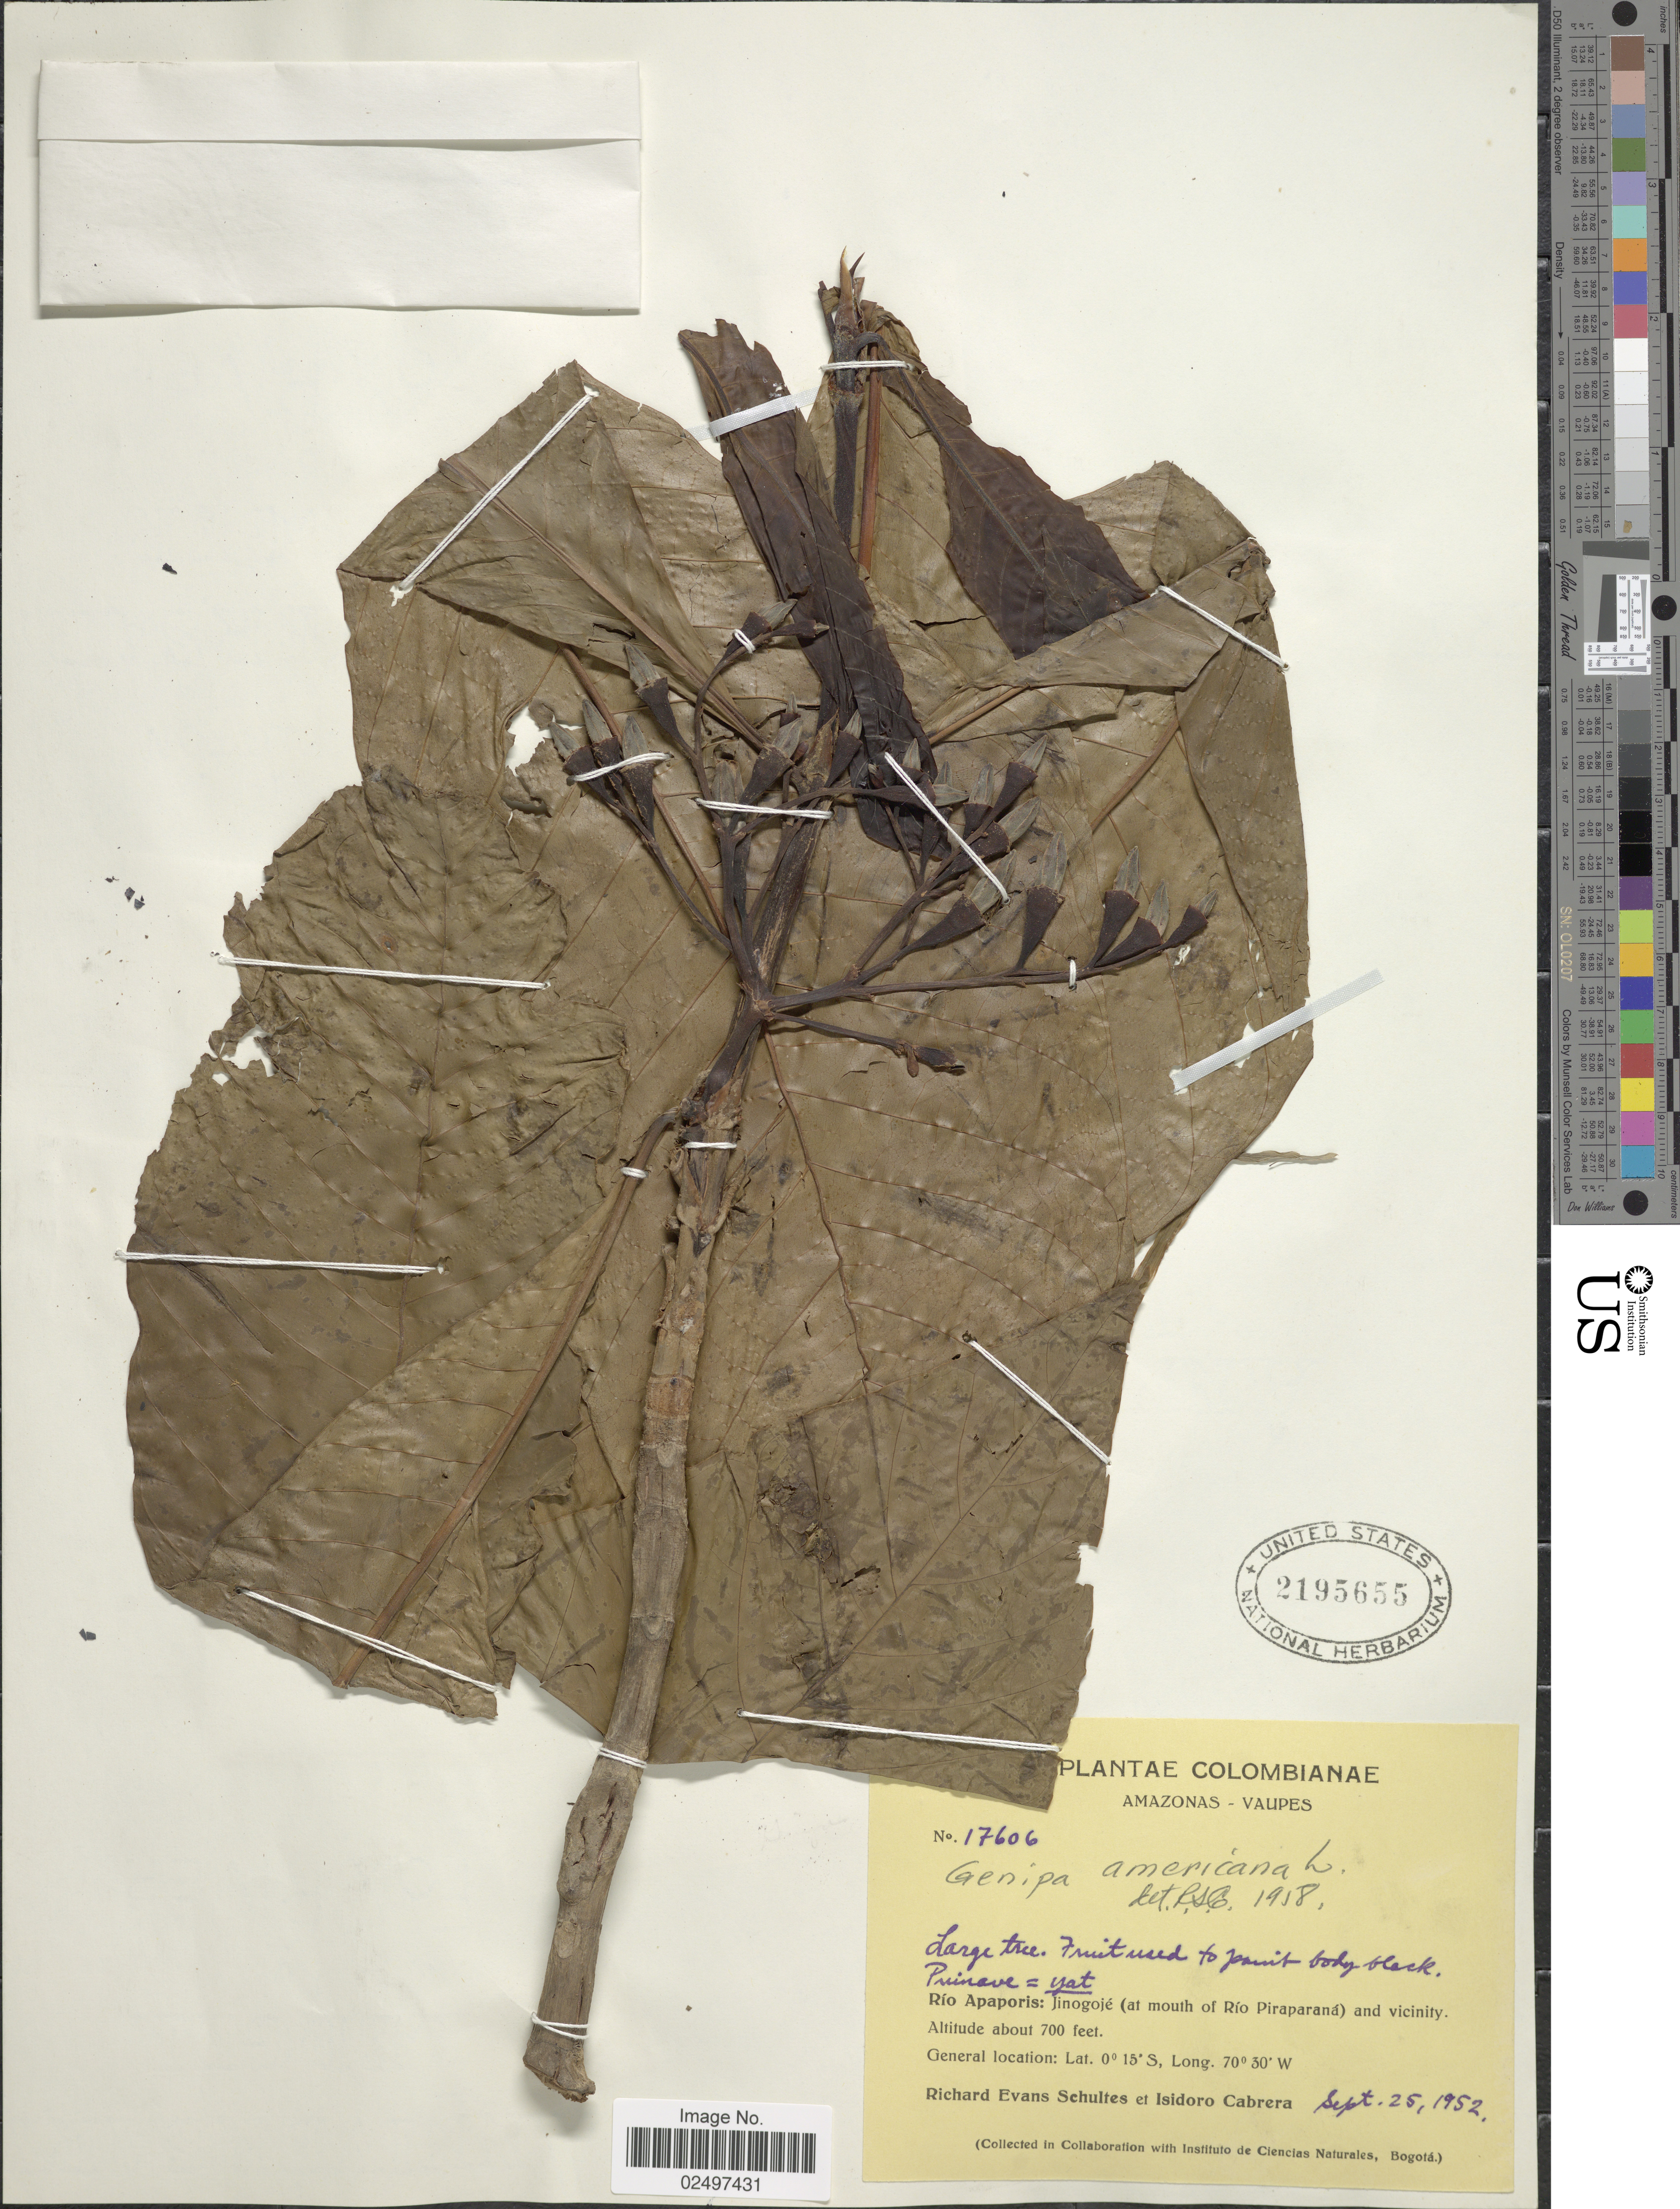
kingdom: Plantae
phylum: Tracheophyta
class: Magnoliopsida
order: Gentianales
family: Rubiaceae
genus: Genipa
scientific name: Genipa americana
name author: L.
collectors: R. E. Schultes & I. Cabrera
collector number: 17606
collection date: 1952-09-25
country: Colombia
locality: Amazonas- Vaupes. Rio Apaporis: Jinogoje (at mouth of Rio Piraparana) and vicinity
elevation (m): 213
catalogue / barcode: US 2195655